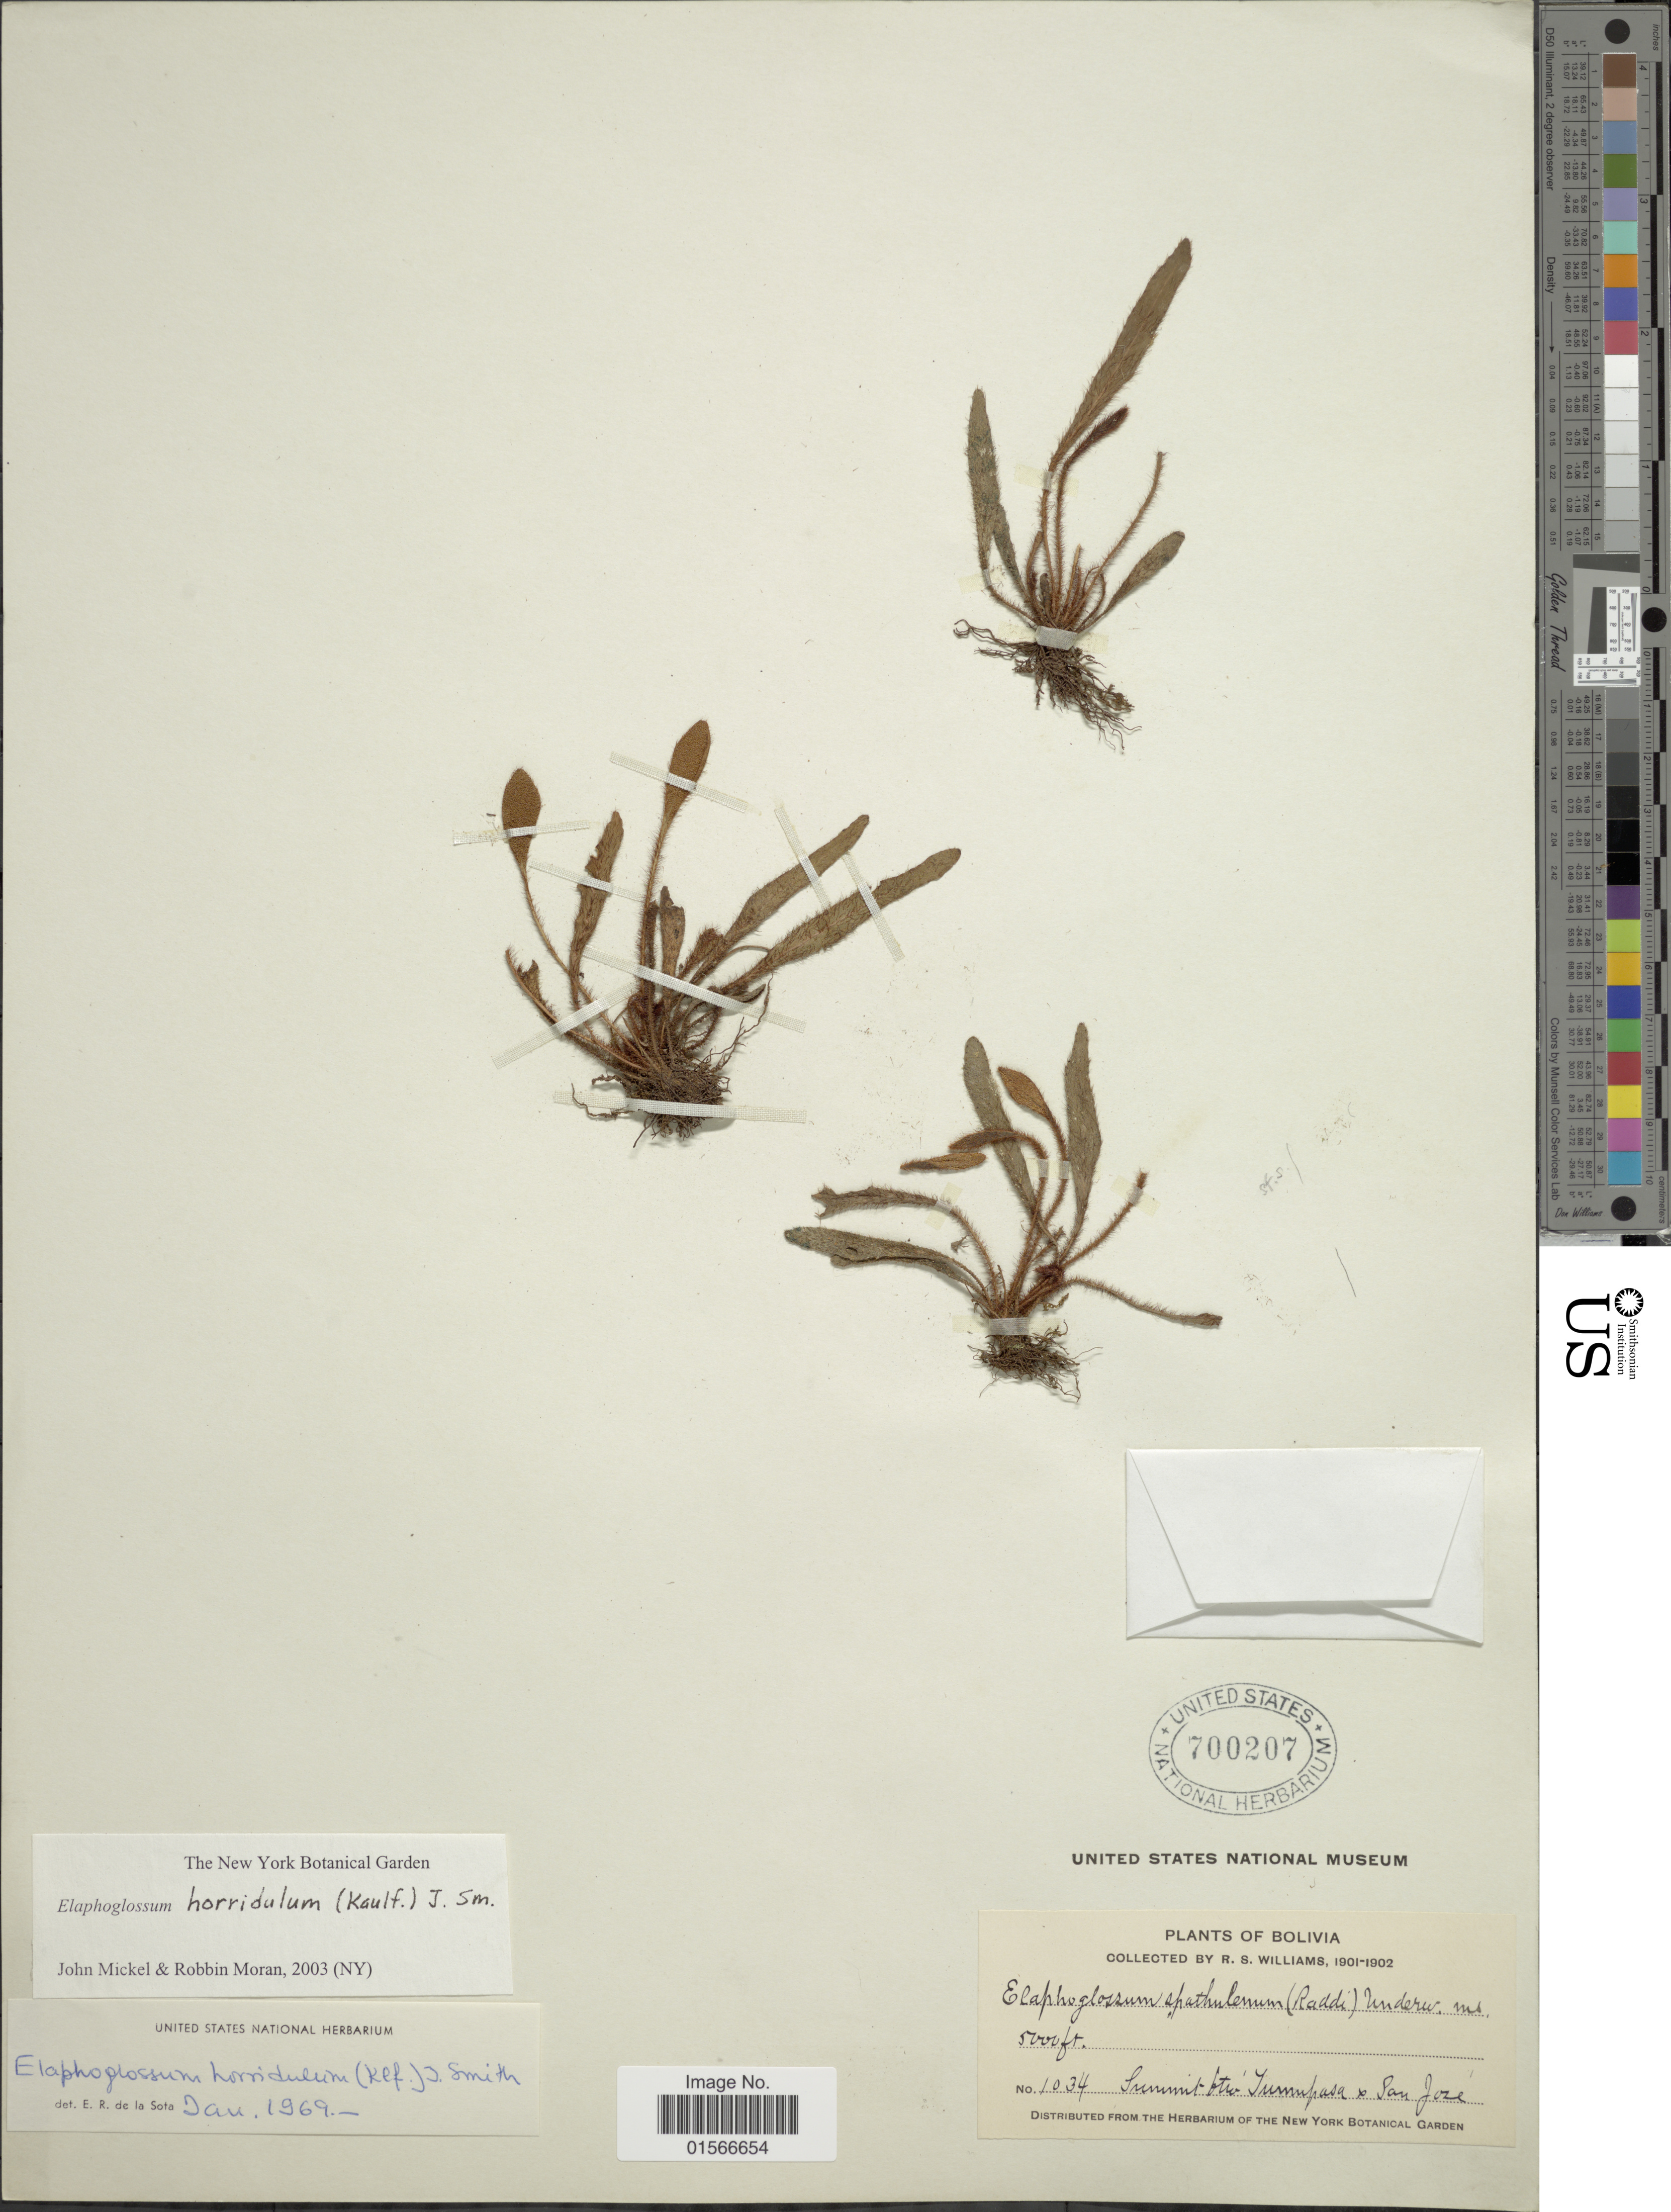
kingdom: Plantae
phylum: Tracheophyta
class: Polypodiopsida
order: Polypodiales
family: Dryopteridaceae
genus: Elaphoglossum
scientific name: Elaphoglossum horridulum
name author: (Kaulf.) J. Sm.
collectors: R. S. Williams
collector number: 1034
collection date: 1901/1902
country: Bolivia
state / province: La Paz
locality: Summit betweenTumupasa & San Jose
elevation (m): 1524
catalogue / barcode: US 700207